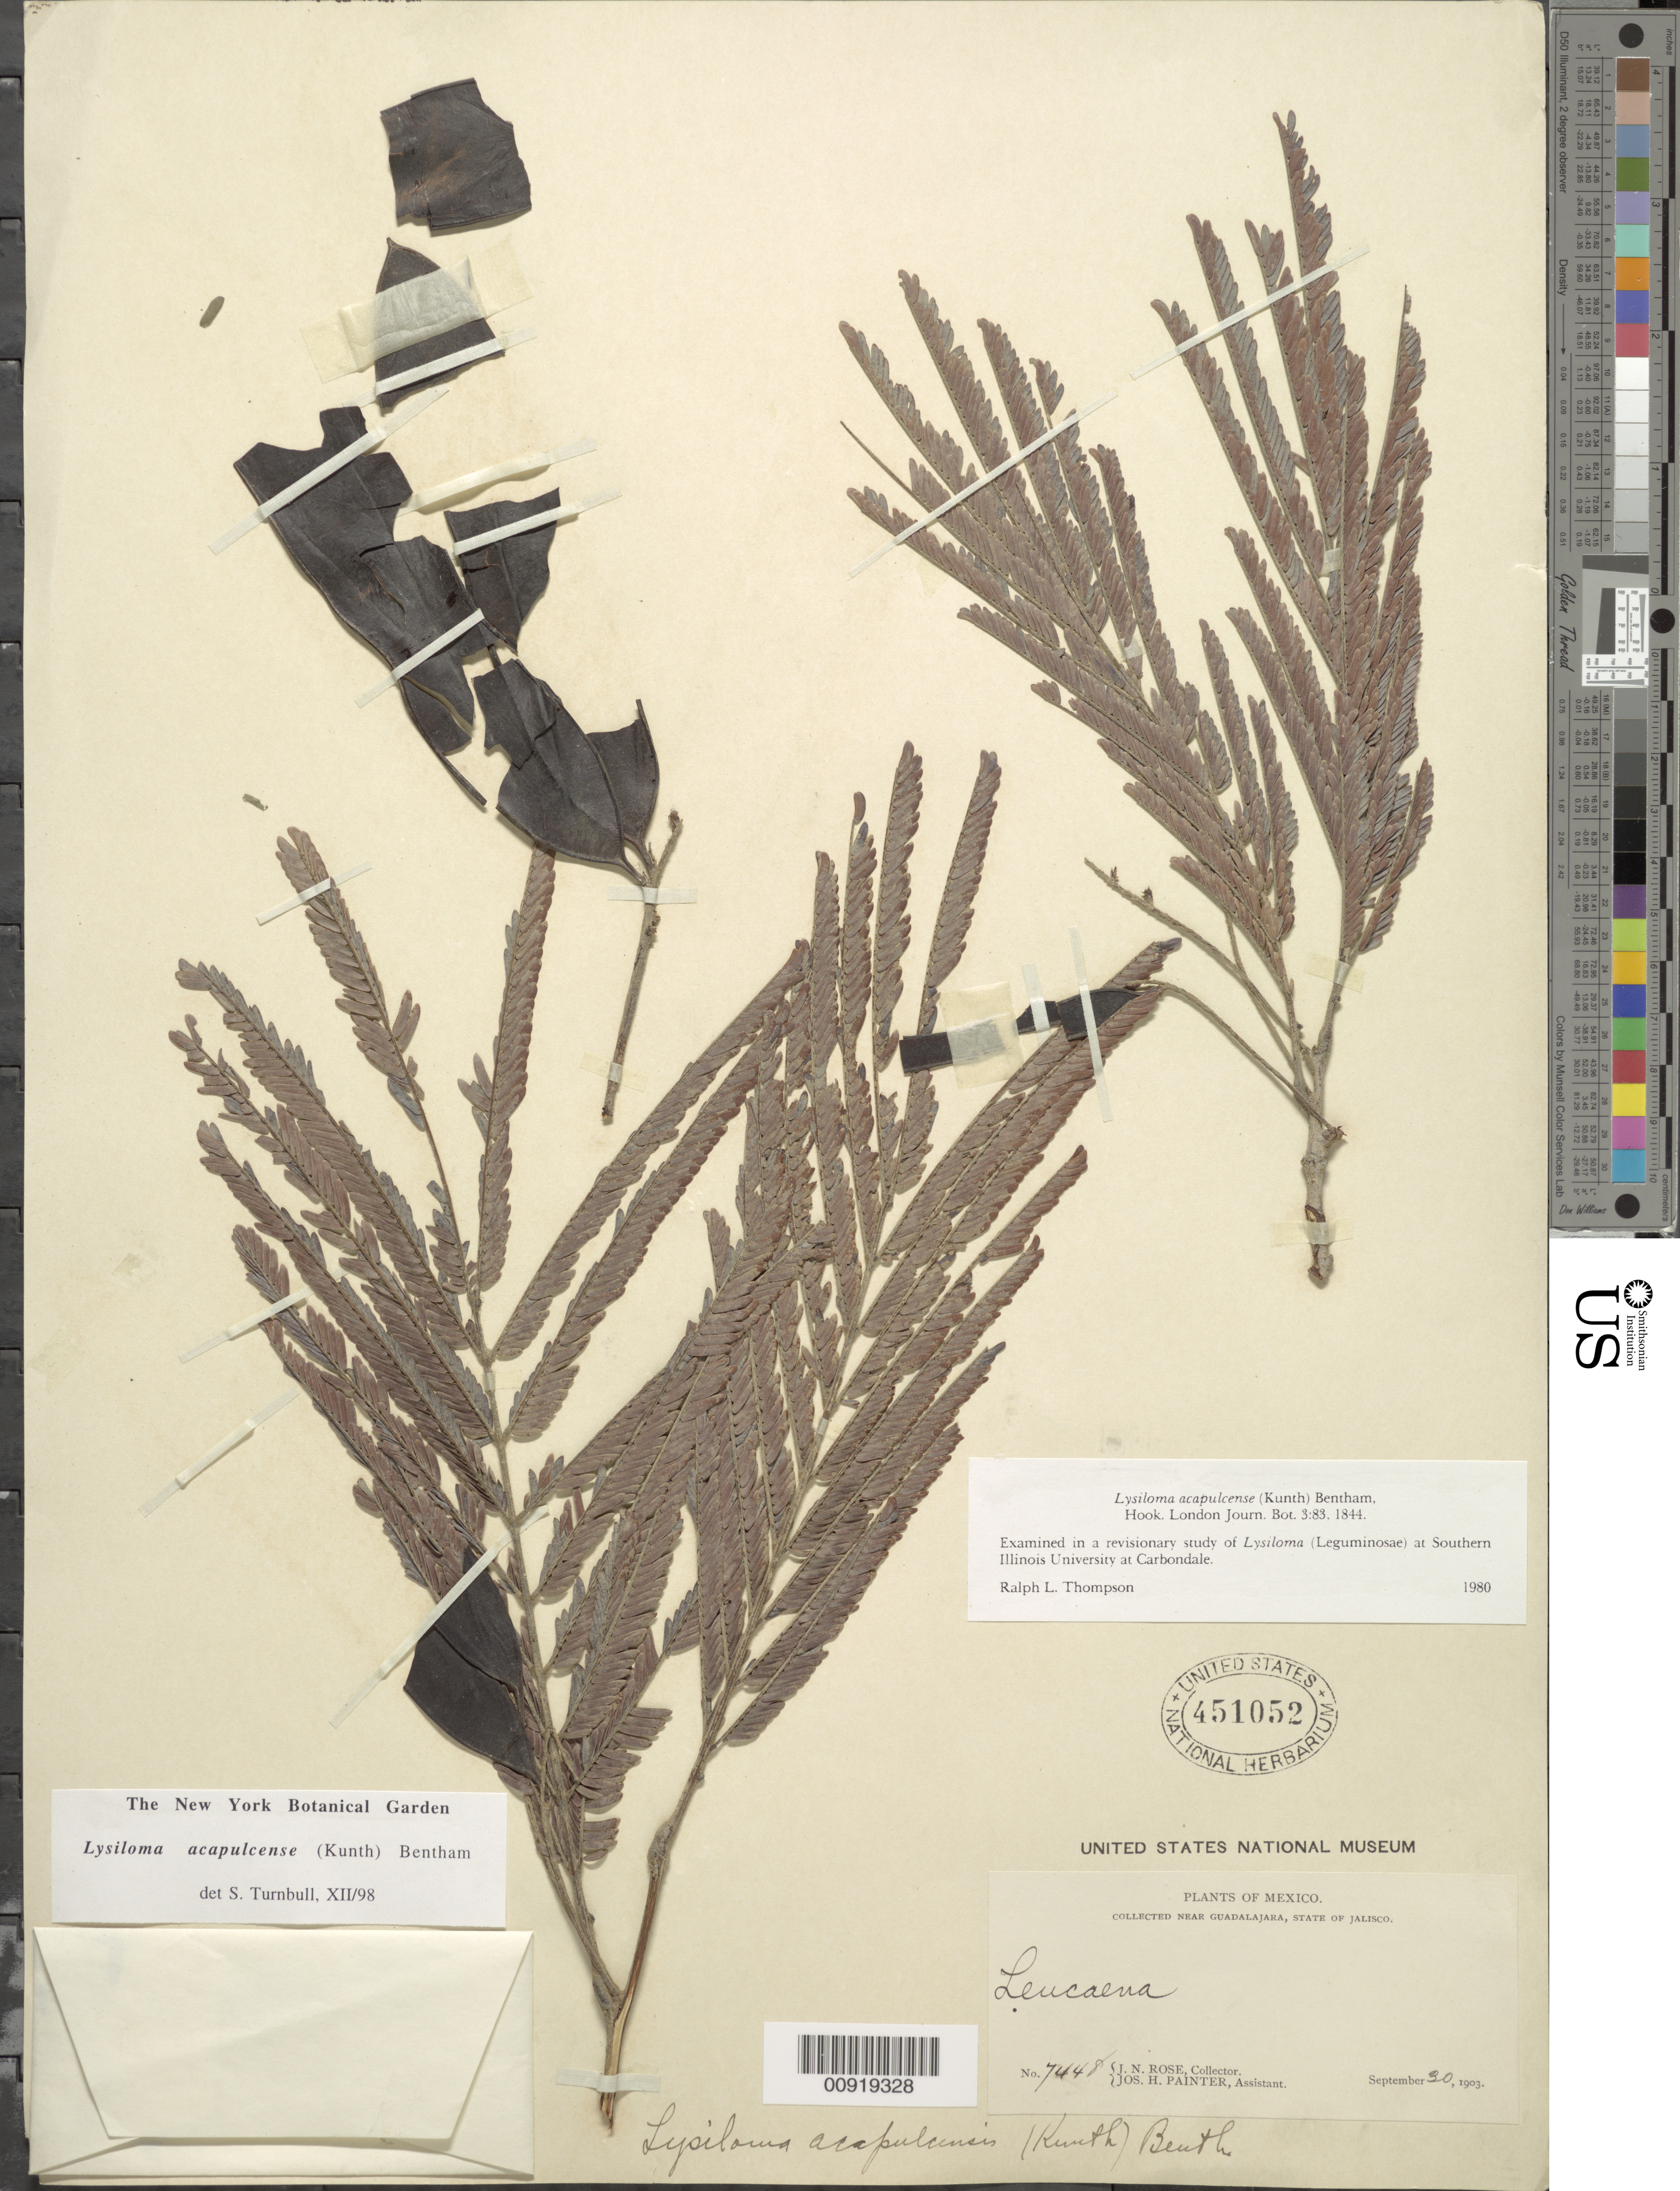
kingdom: Plantae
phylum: Tracheophyta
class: Magnoliopsida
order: Fabales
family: Fabaceae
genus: Lysiloma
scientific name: Lysiloma acapulcense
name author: (Kunth) Benth.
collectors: J. N. Rose & J. H. Painter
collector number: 7448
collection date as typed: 30 Sep 1903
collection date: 1903-09-30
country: Mexico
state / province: Jalisco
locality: Near Guadalajara, State of Jalisco.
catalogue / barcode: US 451052